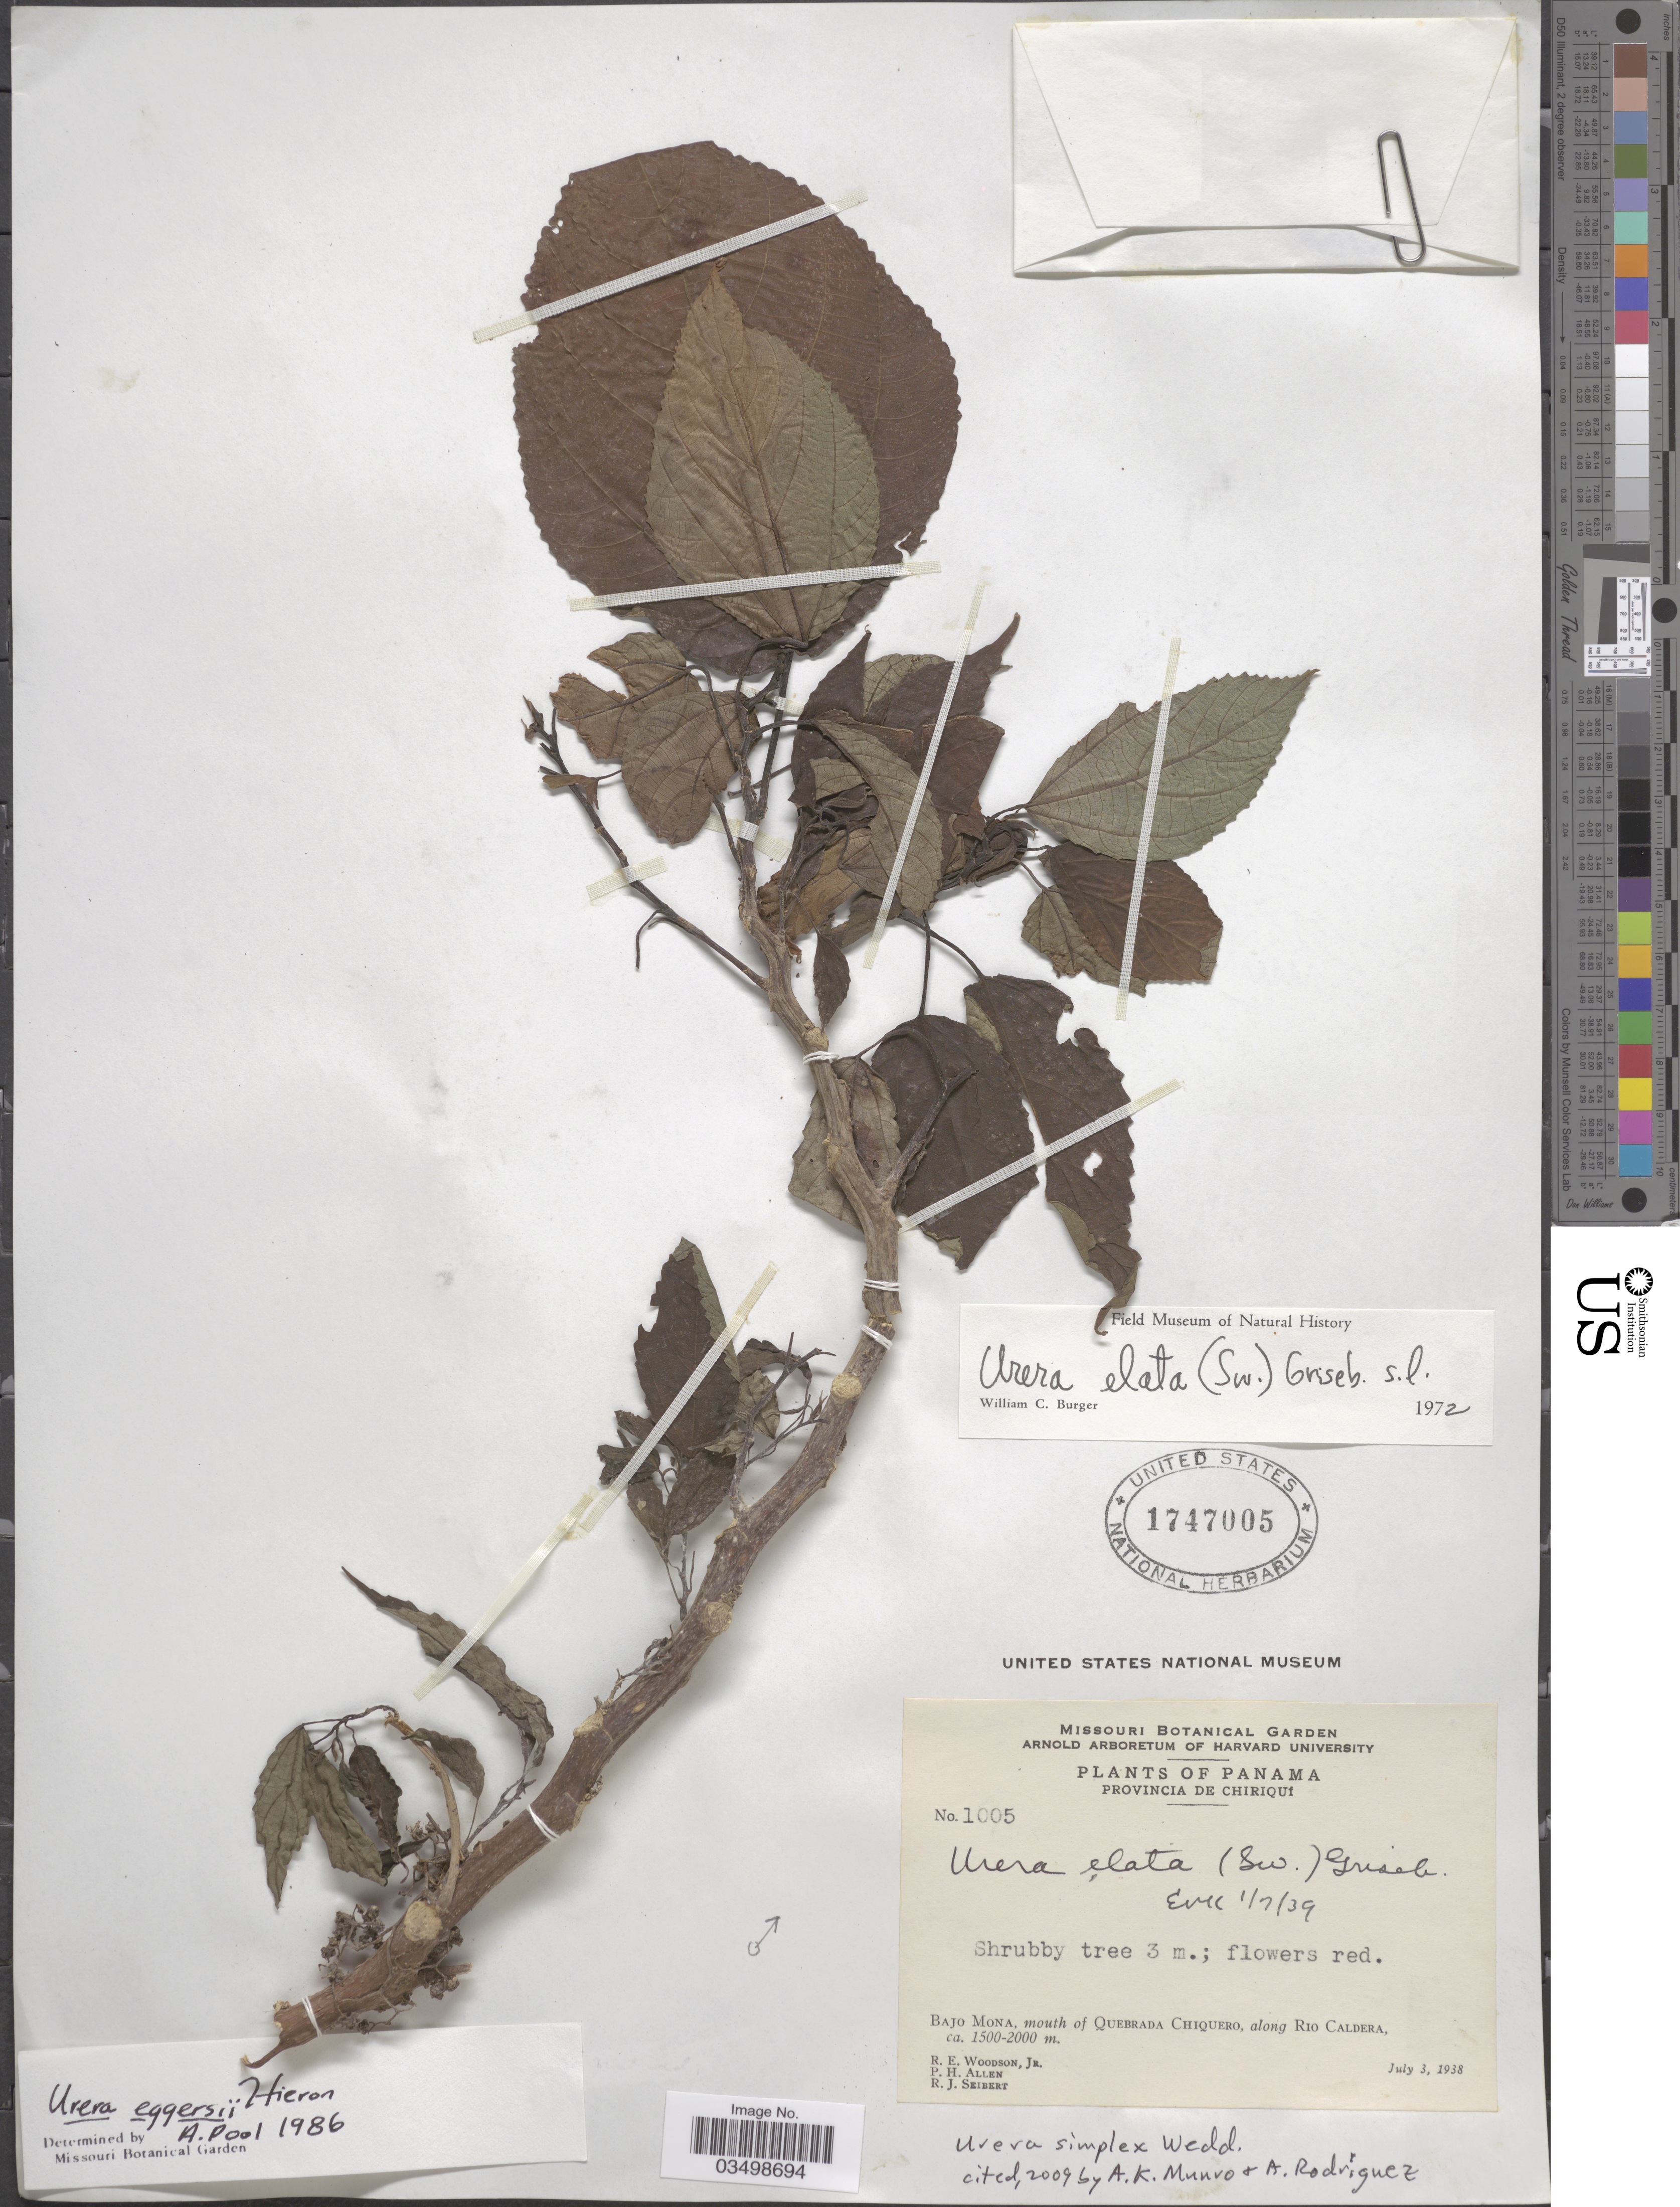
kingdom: Plantae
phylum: Tracheophyta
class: Magnoliopsida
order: Rosales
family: Urticaceae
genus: Urera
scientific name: Urera simplex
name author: Wedd.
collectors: R. E. Woodson, P. H. Allen & R. J. Seibert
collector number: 1005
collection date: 1938-07-03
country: Panama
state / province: Chiriqui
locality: Bajo Mona, mouth of Quebrada Chiquero, along Rio Caldera.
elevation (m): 1500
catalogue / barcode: US 1747005